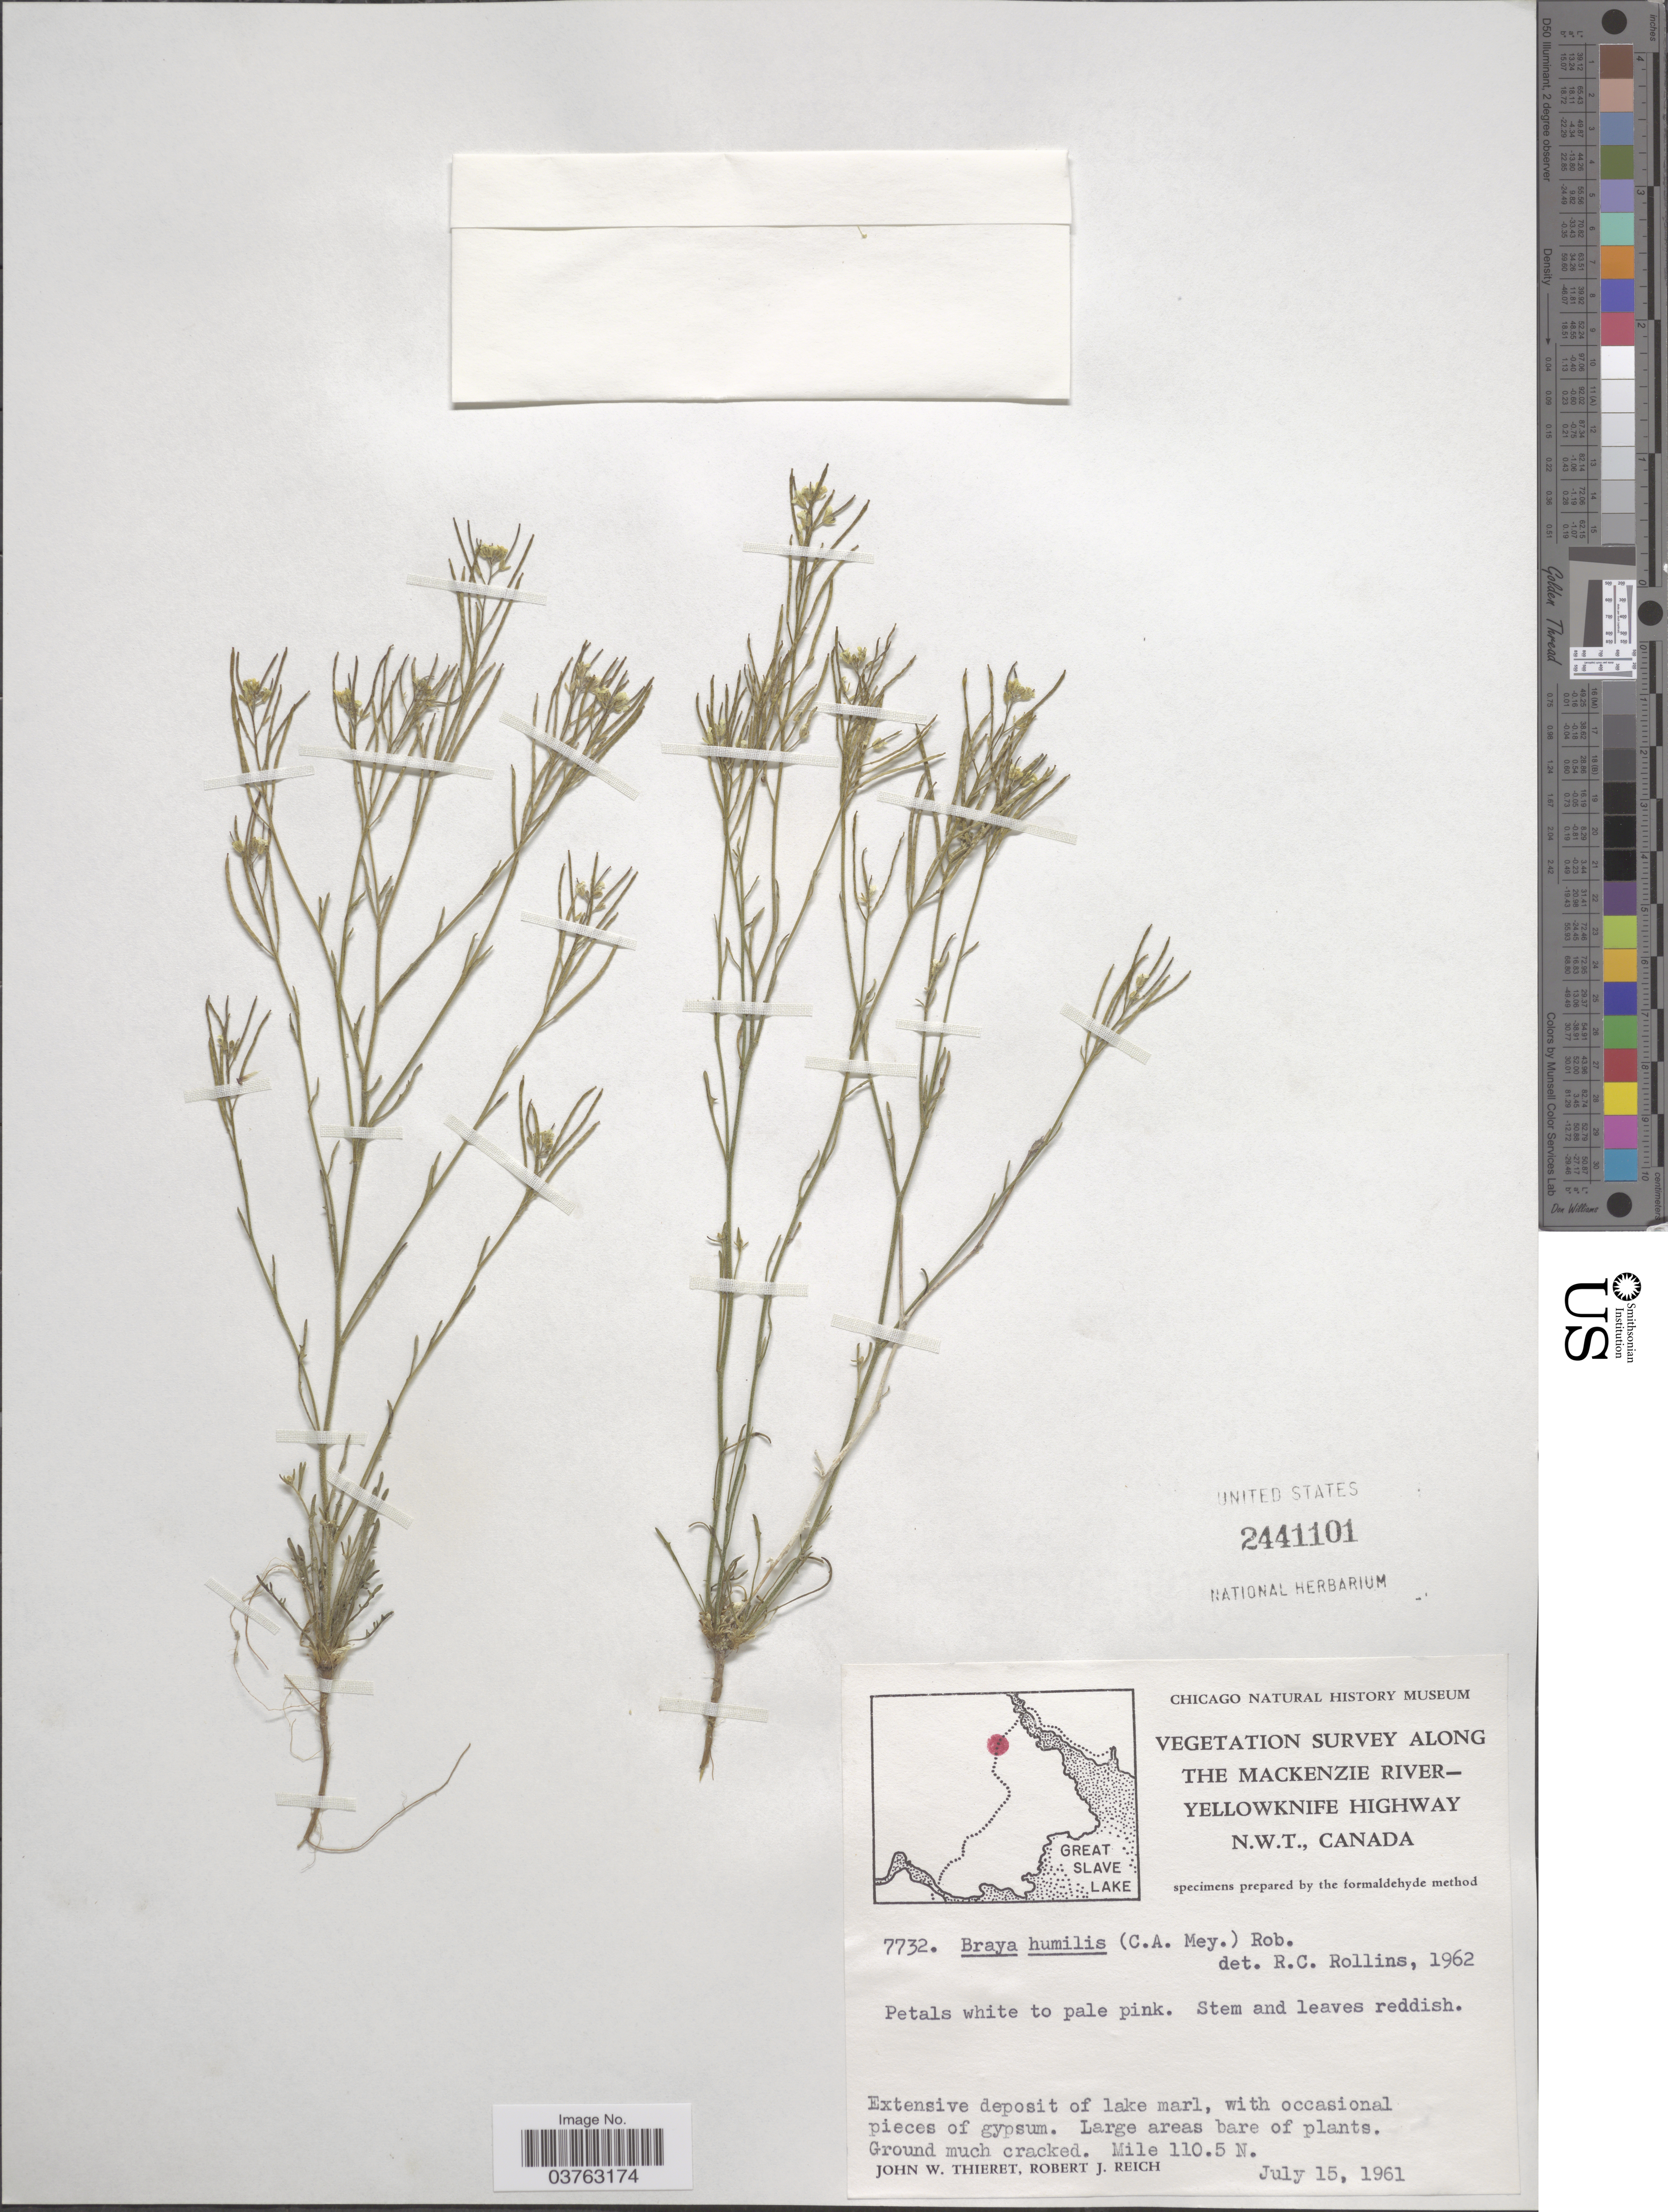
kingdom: Plantae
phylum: Tracheophyta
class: Magnoliopsida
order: Brassicales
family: Brassicaceae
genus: Neotorularia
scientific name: Neotorularia humilis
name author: (C.A. Mey.) Hedge & J. Léonard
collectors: J. W. Thieret & R. Reich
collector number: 7732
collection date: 1961-07-15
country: Canada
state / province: Northwest Territories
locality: Vegetation Survey along The Mackenzie River - Yellowknife Highway. Mile 110.5 N.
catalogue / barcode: US 2441101